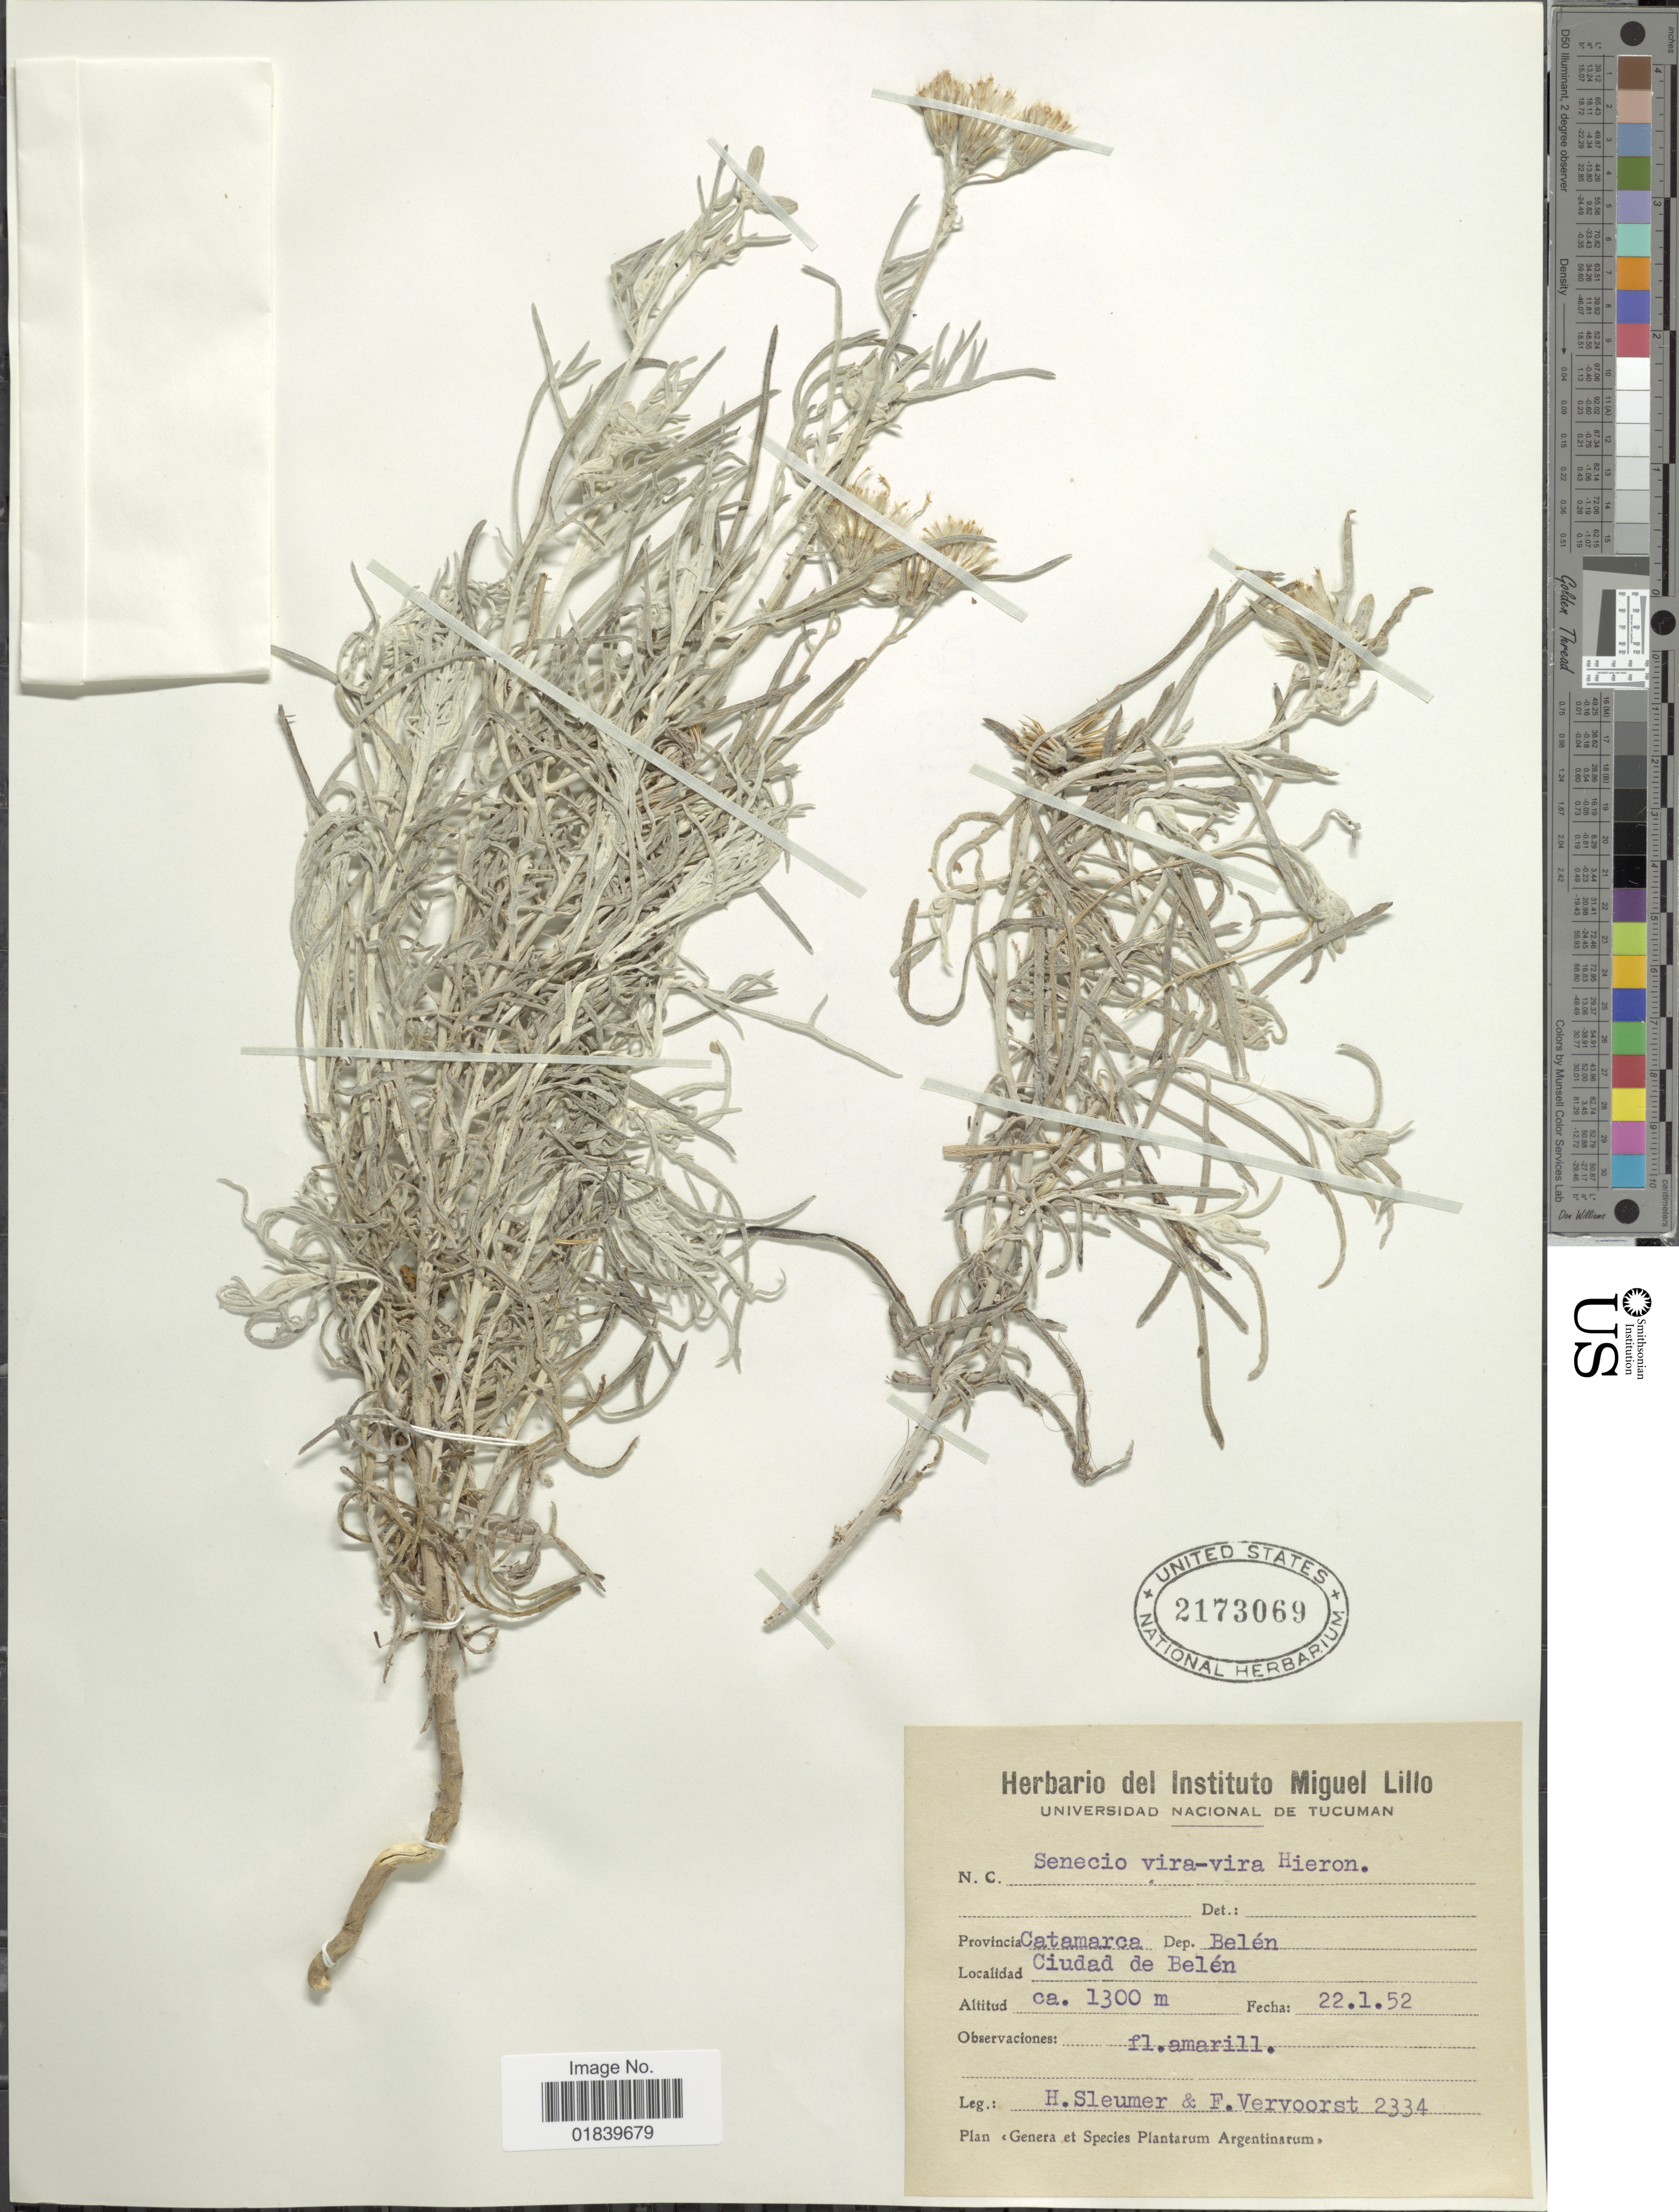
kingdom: Plantae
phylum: Tracheophyta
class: Magnoliopsida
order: Asterales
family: Asteraceae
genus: Senecio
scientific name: Senecio vira-vira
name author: Hieron.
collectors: H. O. Sleumer & F. Vervoorst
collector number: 2334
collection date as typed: Transcribed d/m/y: 22/1/52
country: Argentina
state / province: Catamarca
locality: Provincia Catamarca, Dept. Belen, Ciudad de Belen.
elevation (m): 1300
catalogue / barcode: US 2173069